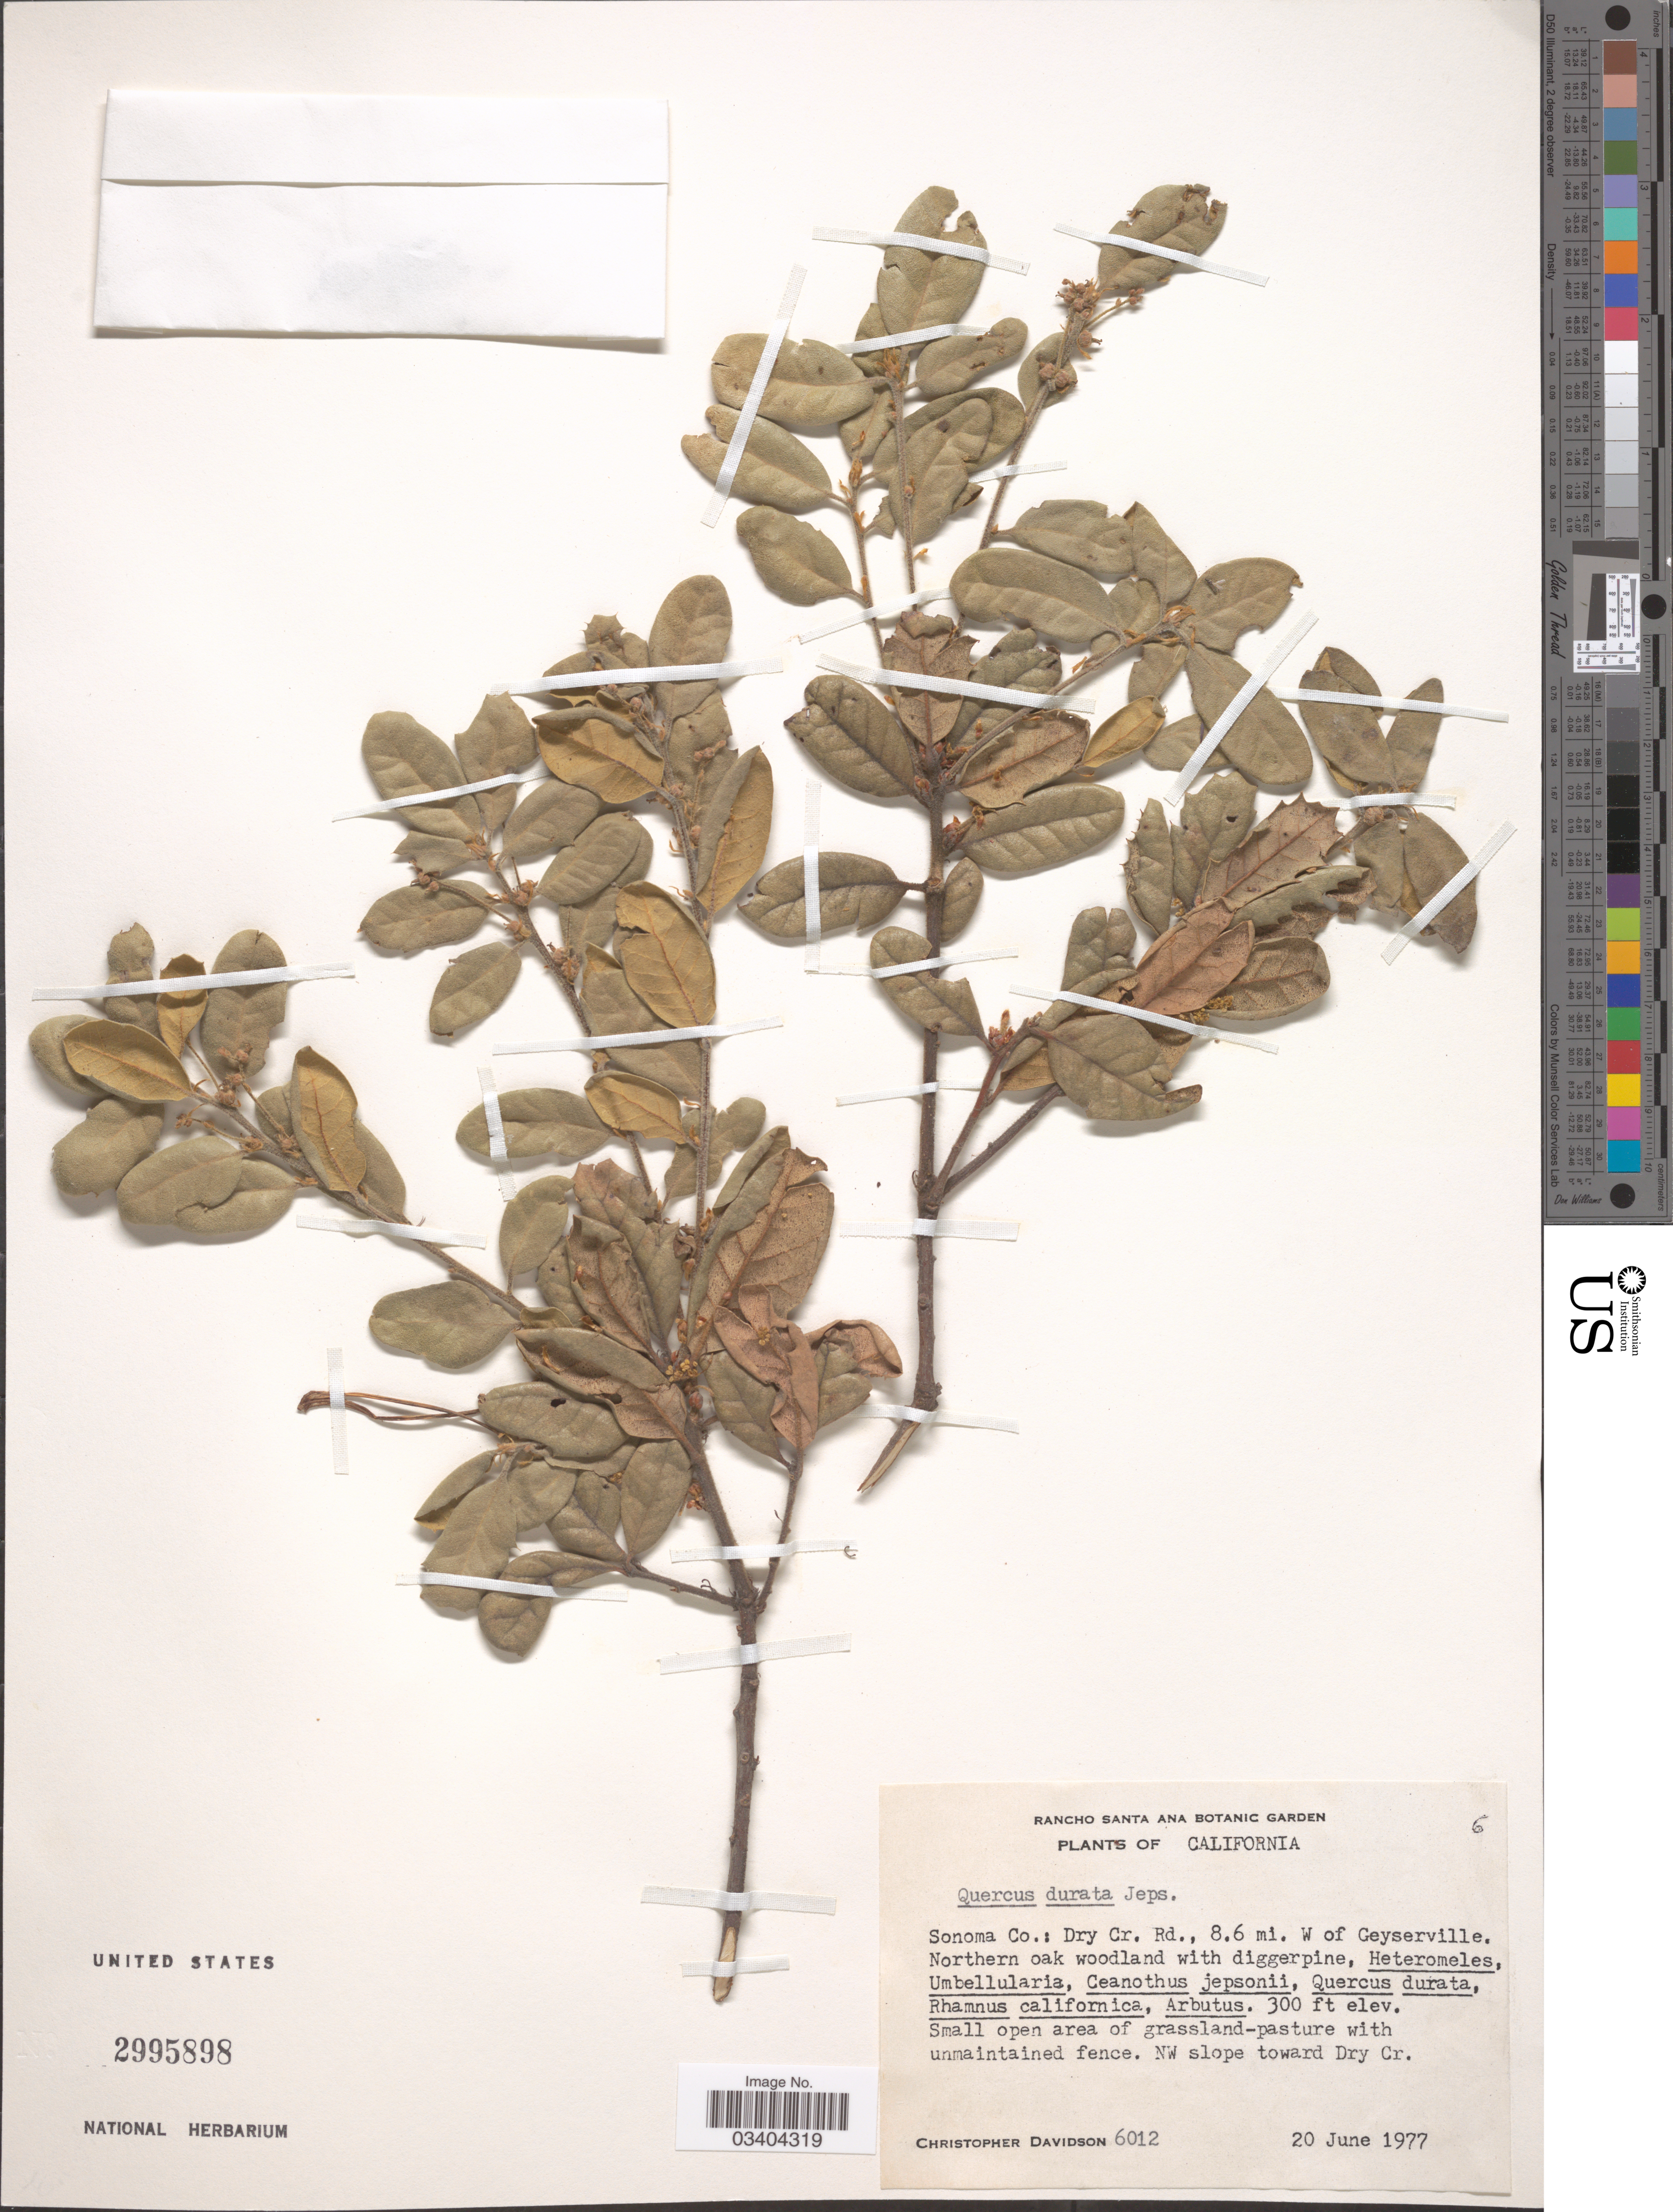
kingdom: Plantae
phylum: Tracheophyta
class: Magnoliopsida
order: Fagales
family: Fagaceae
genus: Quercus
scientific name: Quercus durata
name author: Jeps.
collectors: C. Davidson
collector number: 6012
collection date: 1977-06-20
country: United States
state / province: California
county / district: Sonoma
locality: Sonoma Co.: Dry Cr. Rd., 8.6 mi. W of Geyserville. Northern oak woodland with diggerpine, NW slope toward Dry Cr.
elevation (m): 91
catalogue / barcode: US 2995898